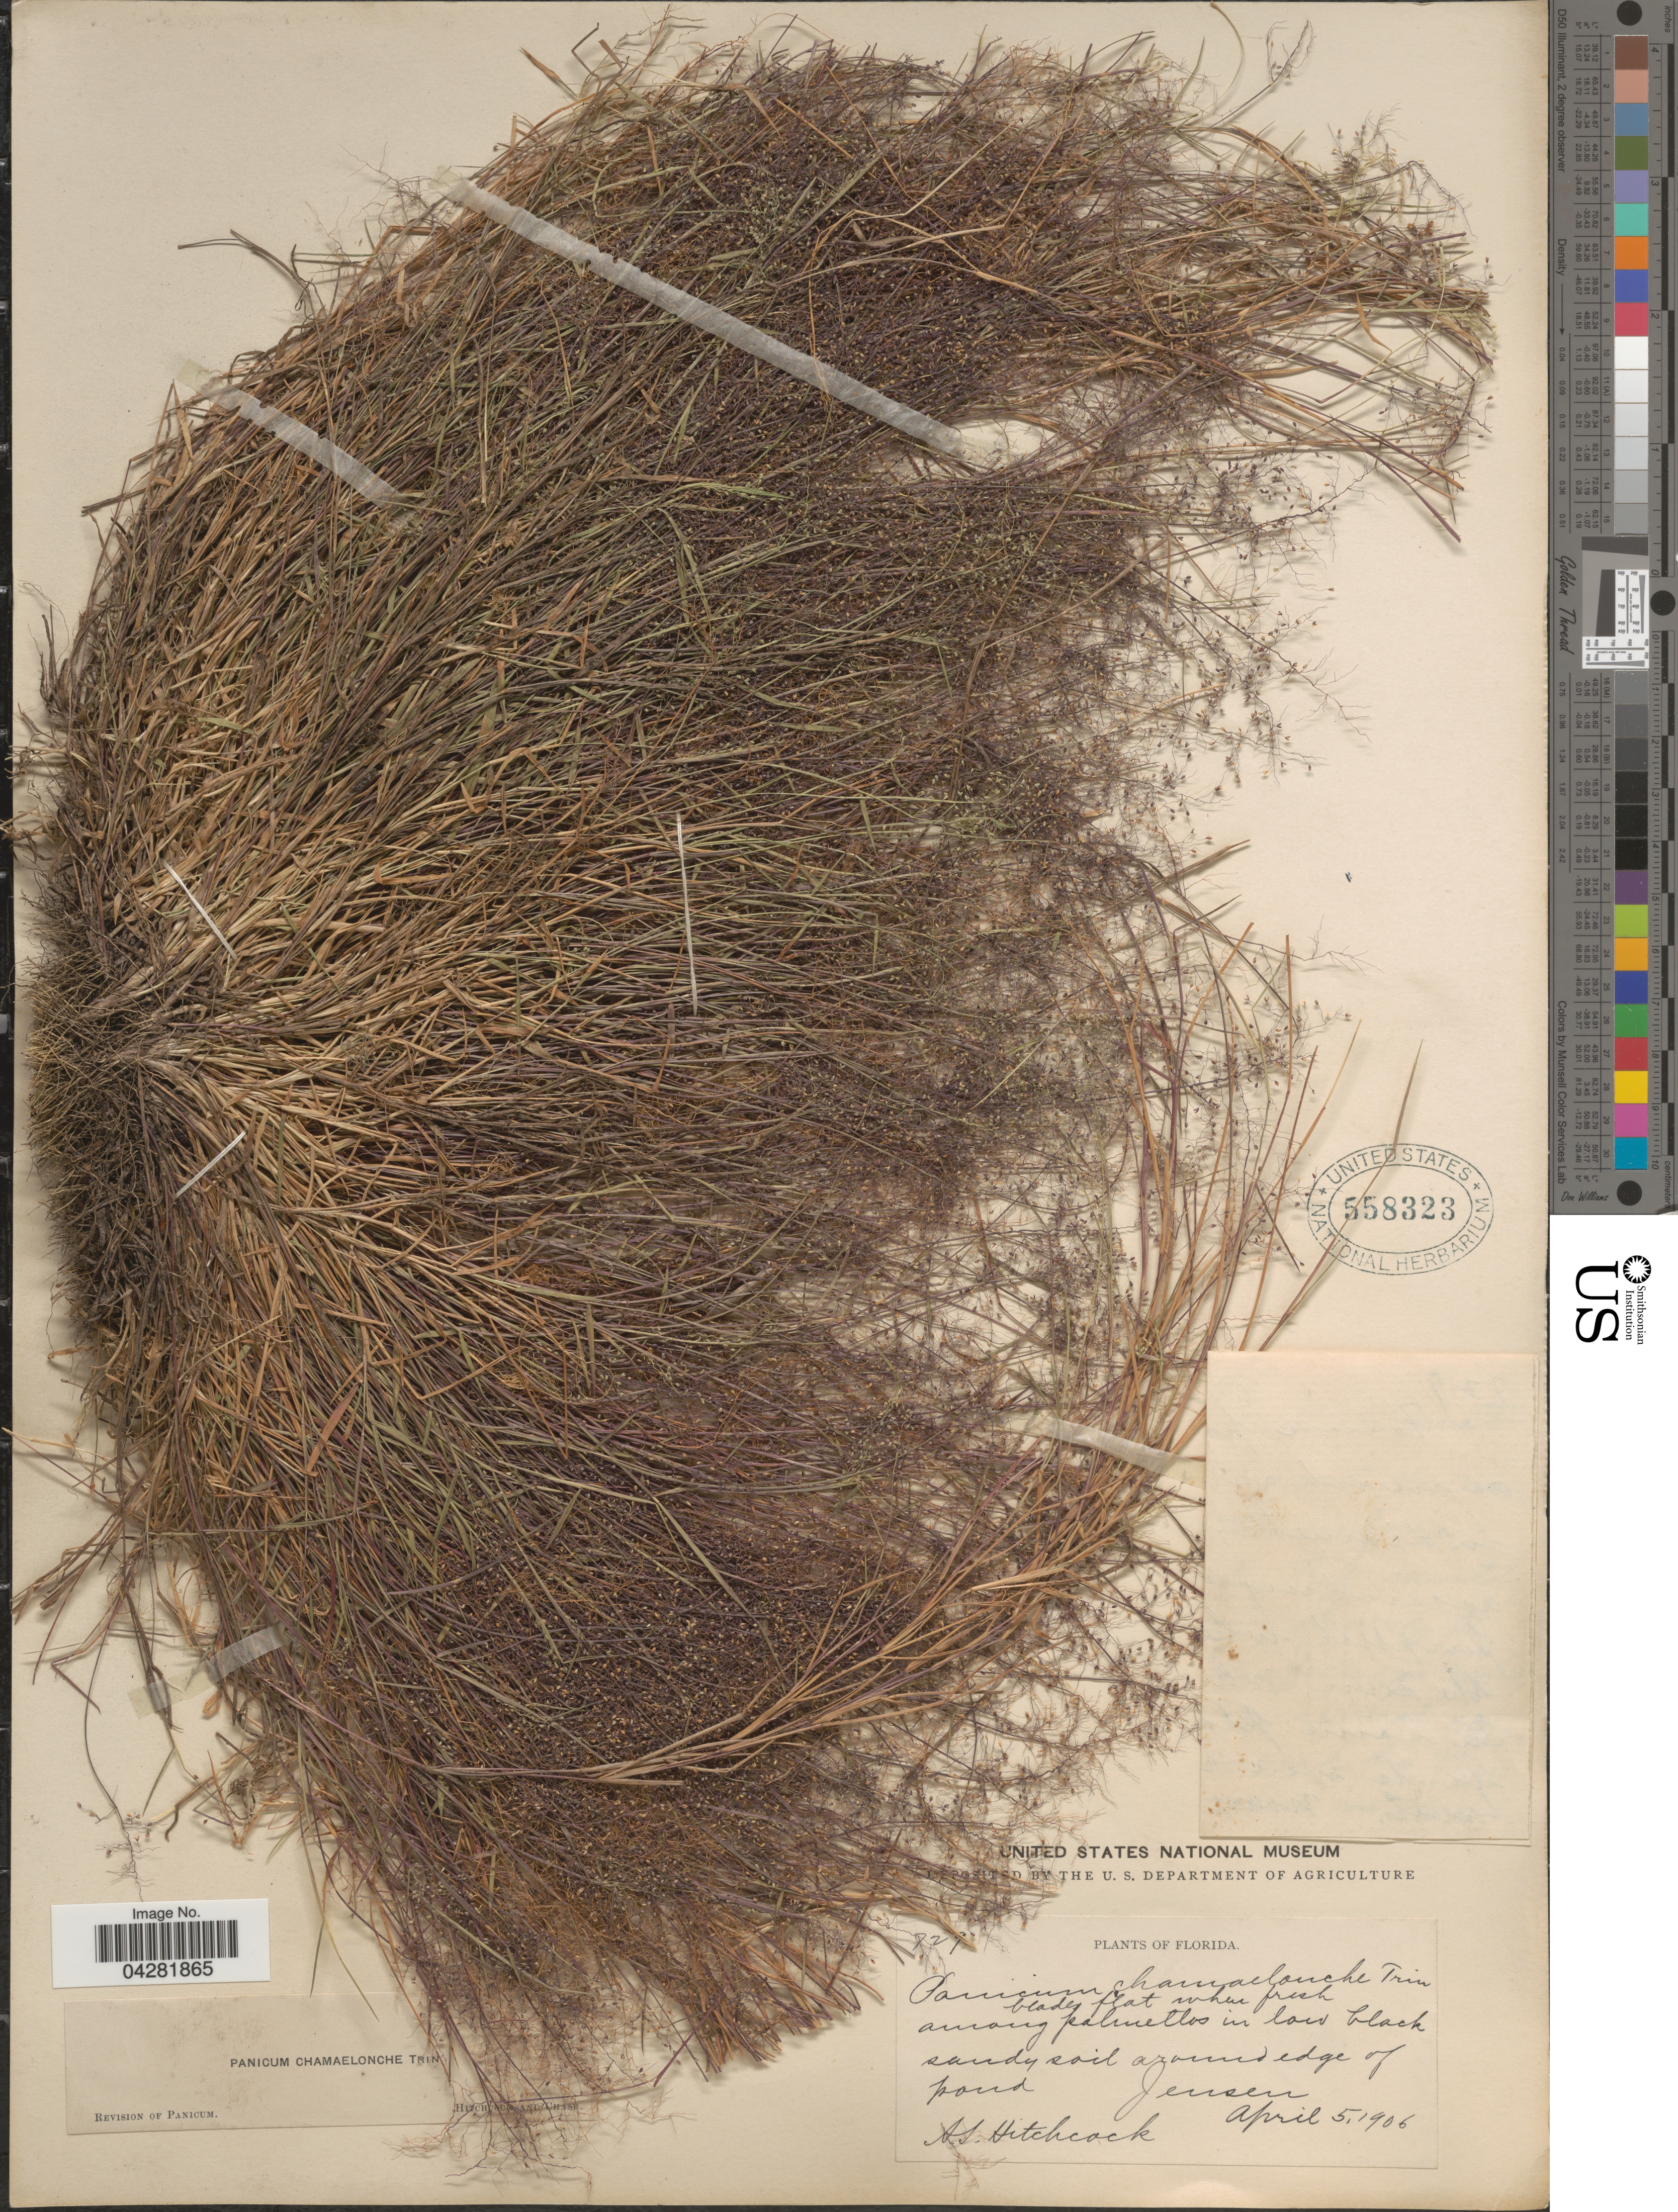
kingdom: Plantae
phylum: Tracheophyta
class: Liliopsida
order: Poales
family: Poaceae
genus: Dichanthelium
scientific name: Dichanthelium ensifolium var. ensifolium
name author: (Baldwin ex Elliot) Gould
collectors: A. S. Hitchcock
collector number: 729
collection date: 1906-04-05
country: United States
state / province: Florida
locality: Jensen.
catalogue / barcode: US 558323